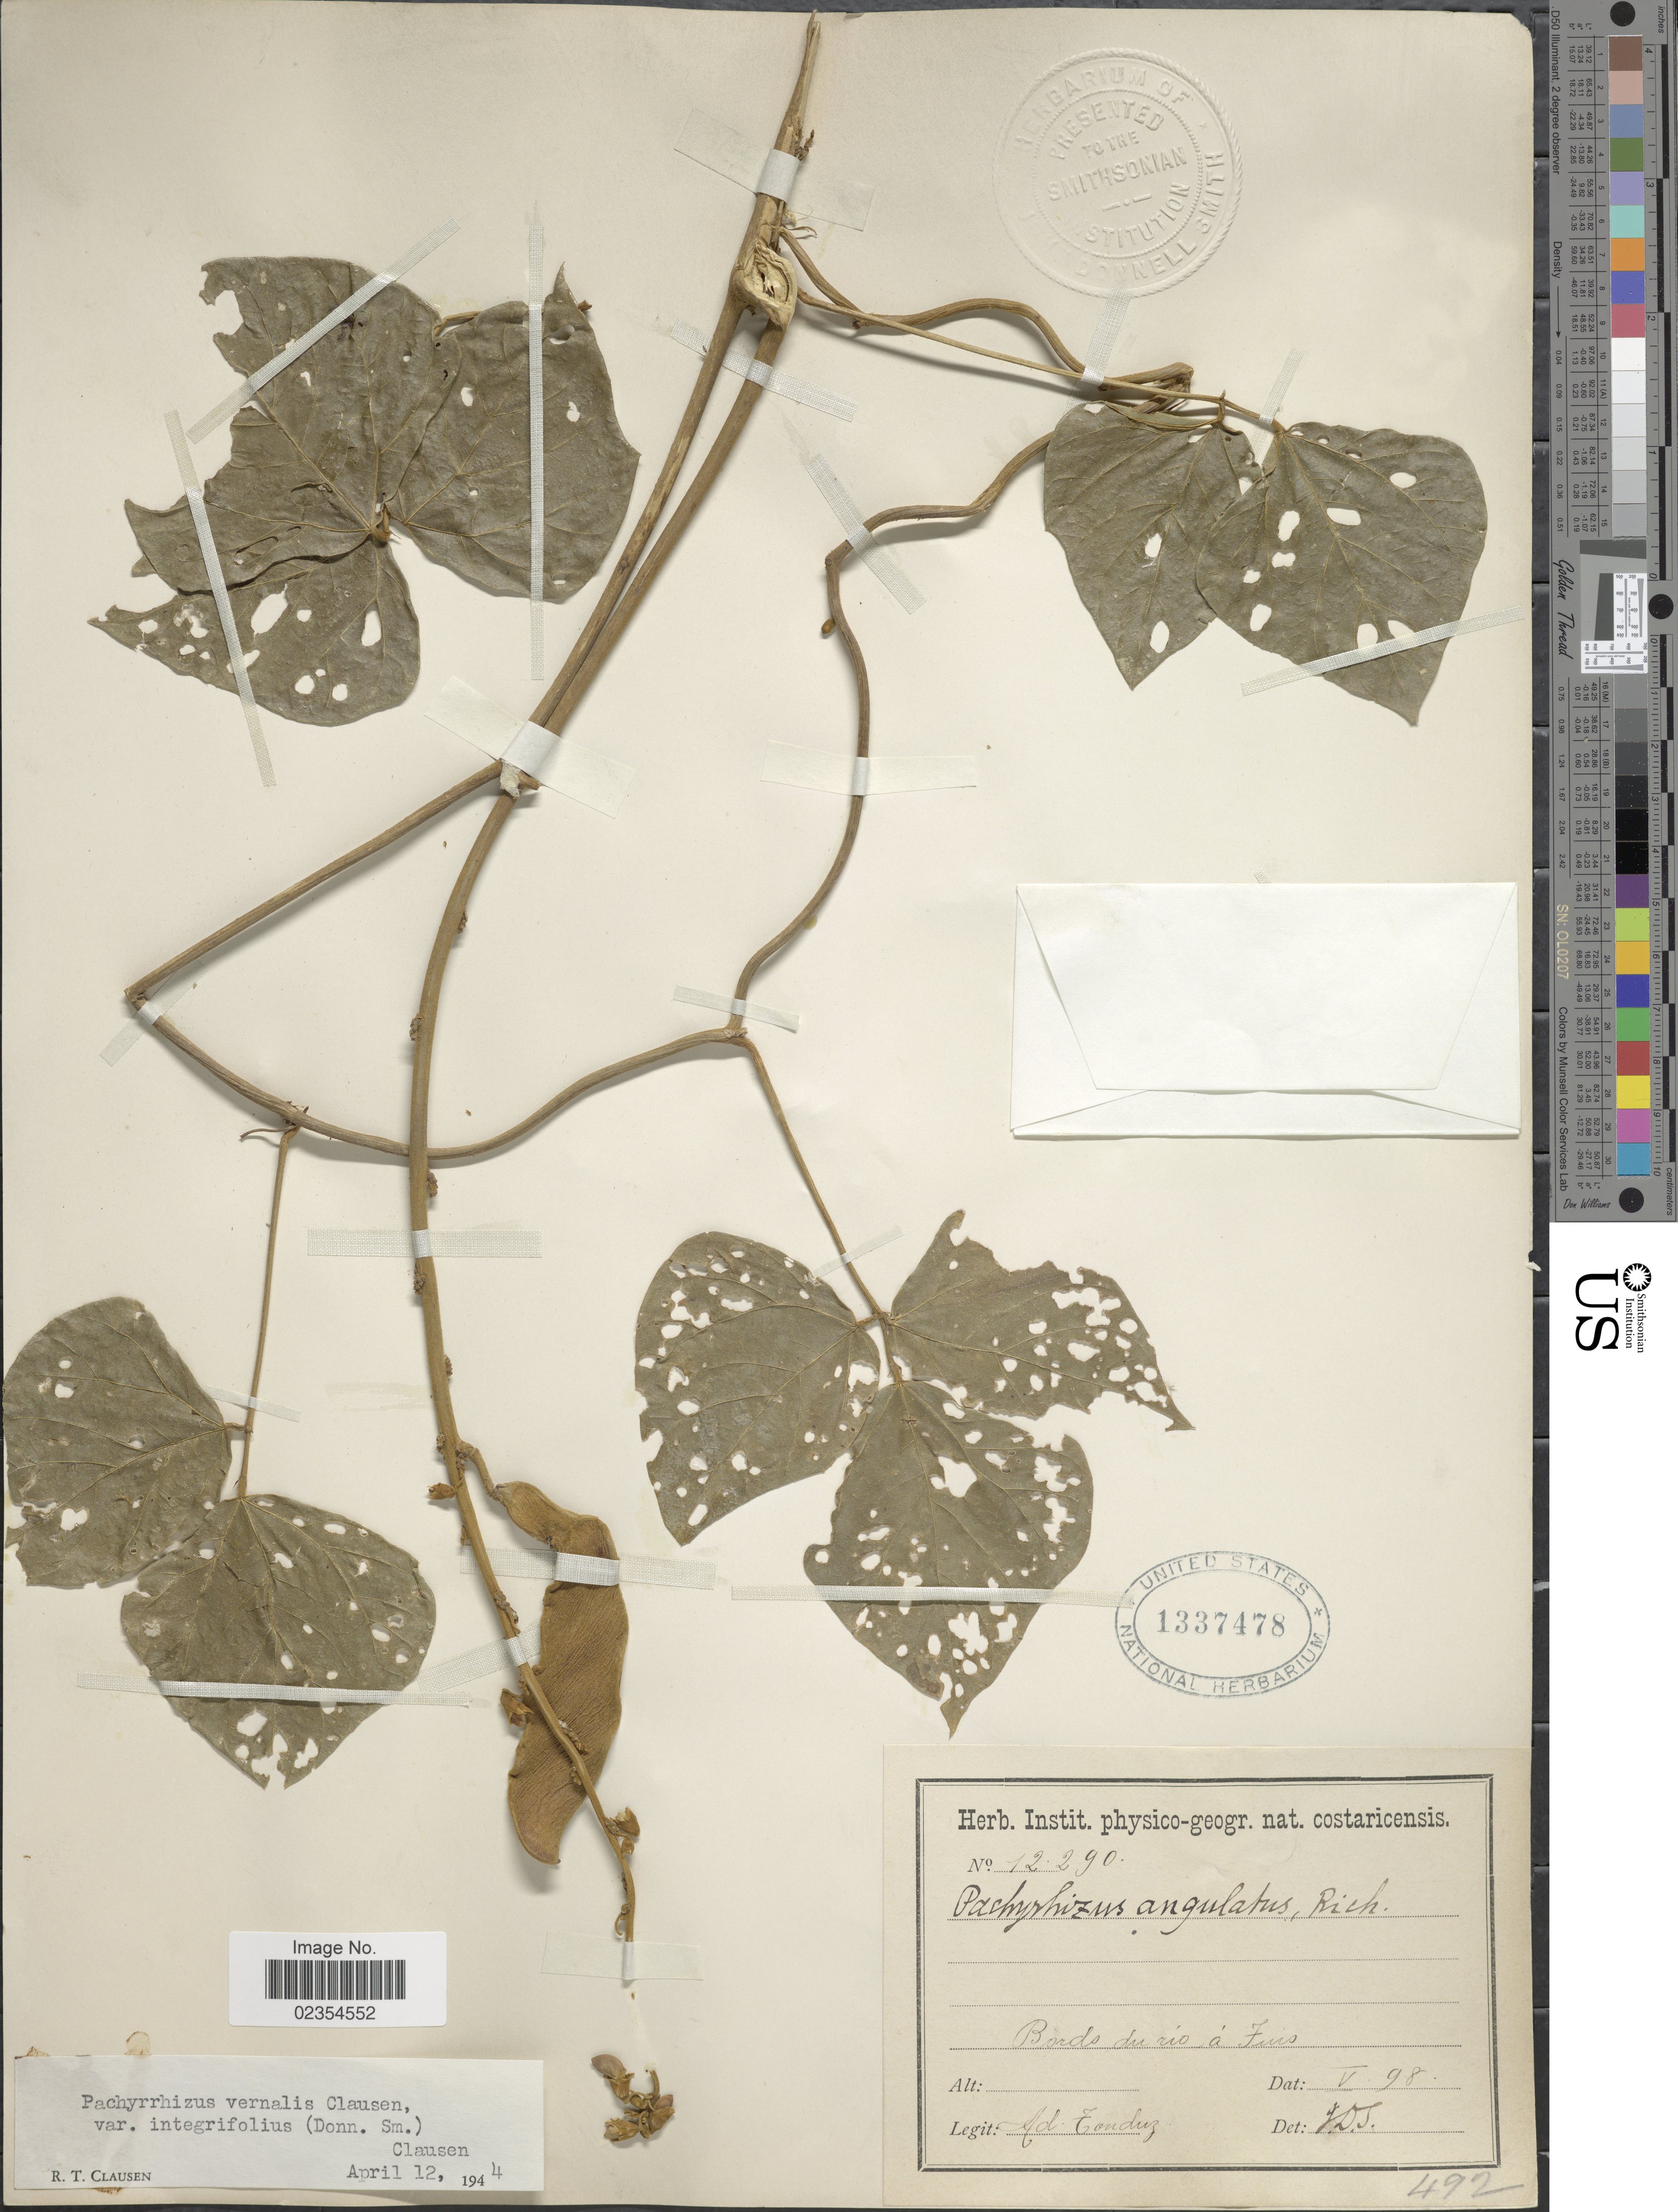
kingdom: Plantae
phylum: Tracheophyta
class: Magnoliopsida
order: Fabales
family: Fabaceae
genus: Pachyrhizus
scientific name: Pachyrhizus vernalis var. integrifolius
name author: (Donn. Sm.) R.T. Clausen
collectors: A. Tonduz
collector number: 12290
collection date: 1898-05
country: Costa Rica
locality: Bords du rio a Tuis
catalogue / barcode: US 1337478